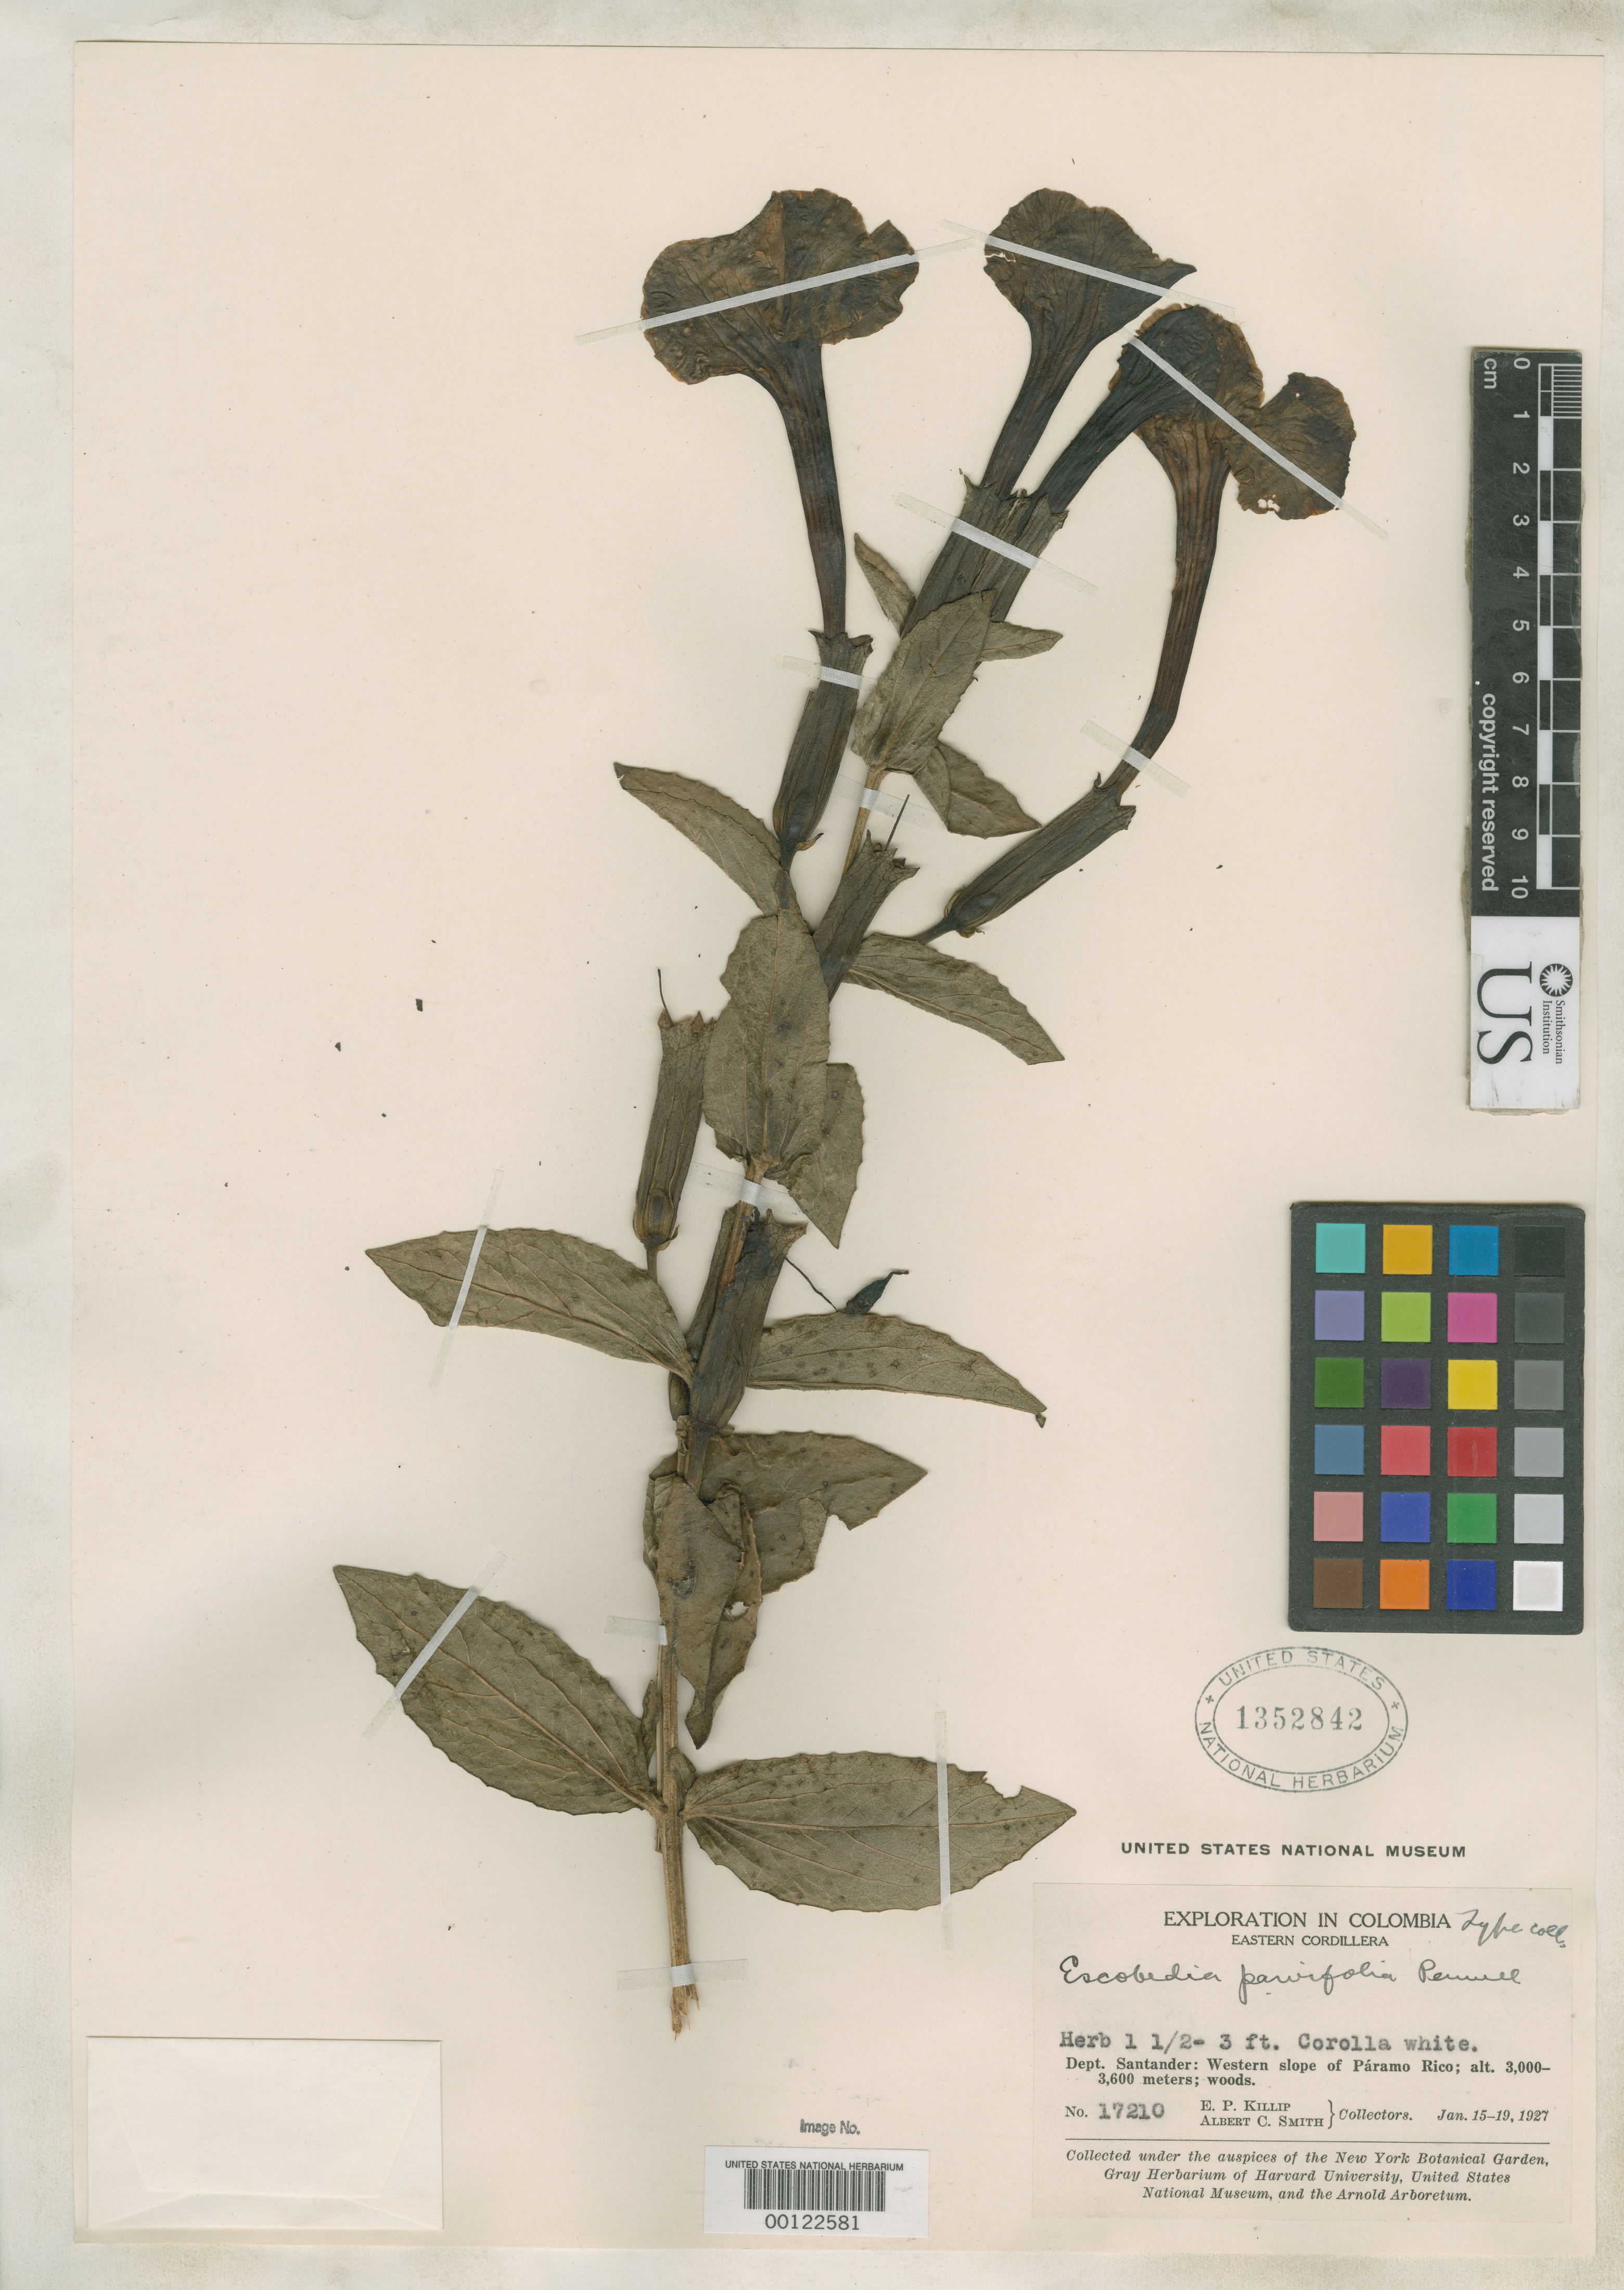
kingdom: Plantae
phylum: Tracheophyta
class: Magnoliopsida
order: Lamiales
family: Orobanchaceae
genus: Escobedia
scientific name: Escobedia parvifolia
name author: Pennell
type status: Isotype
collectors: E. P. Killip & A. C. Smith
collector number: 17210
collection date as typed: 15 Jan 1927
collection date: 1927-01-15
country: Colombia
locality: Santander, Parmo Rico.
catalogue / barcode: US 1352842